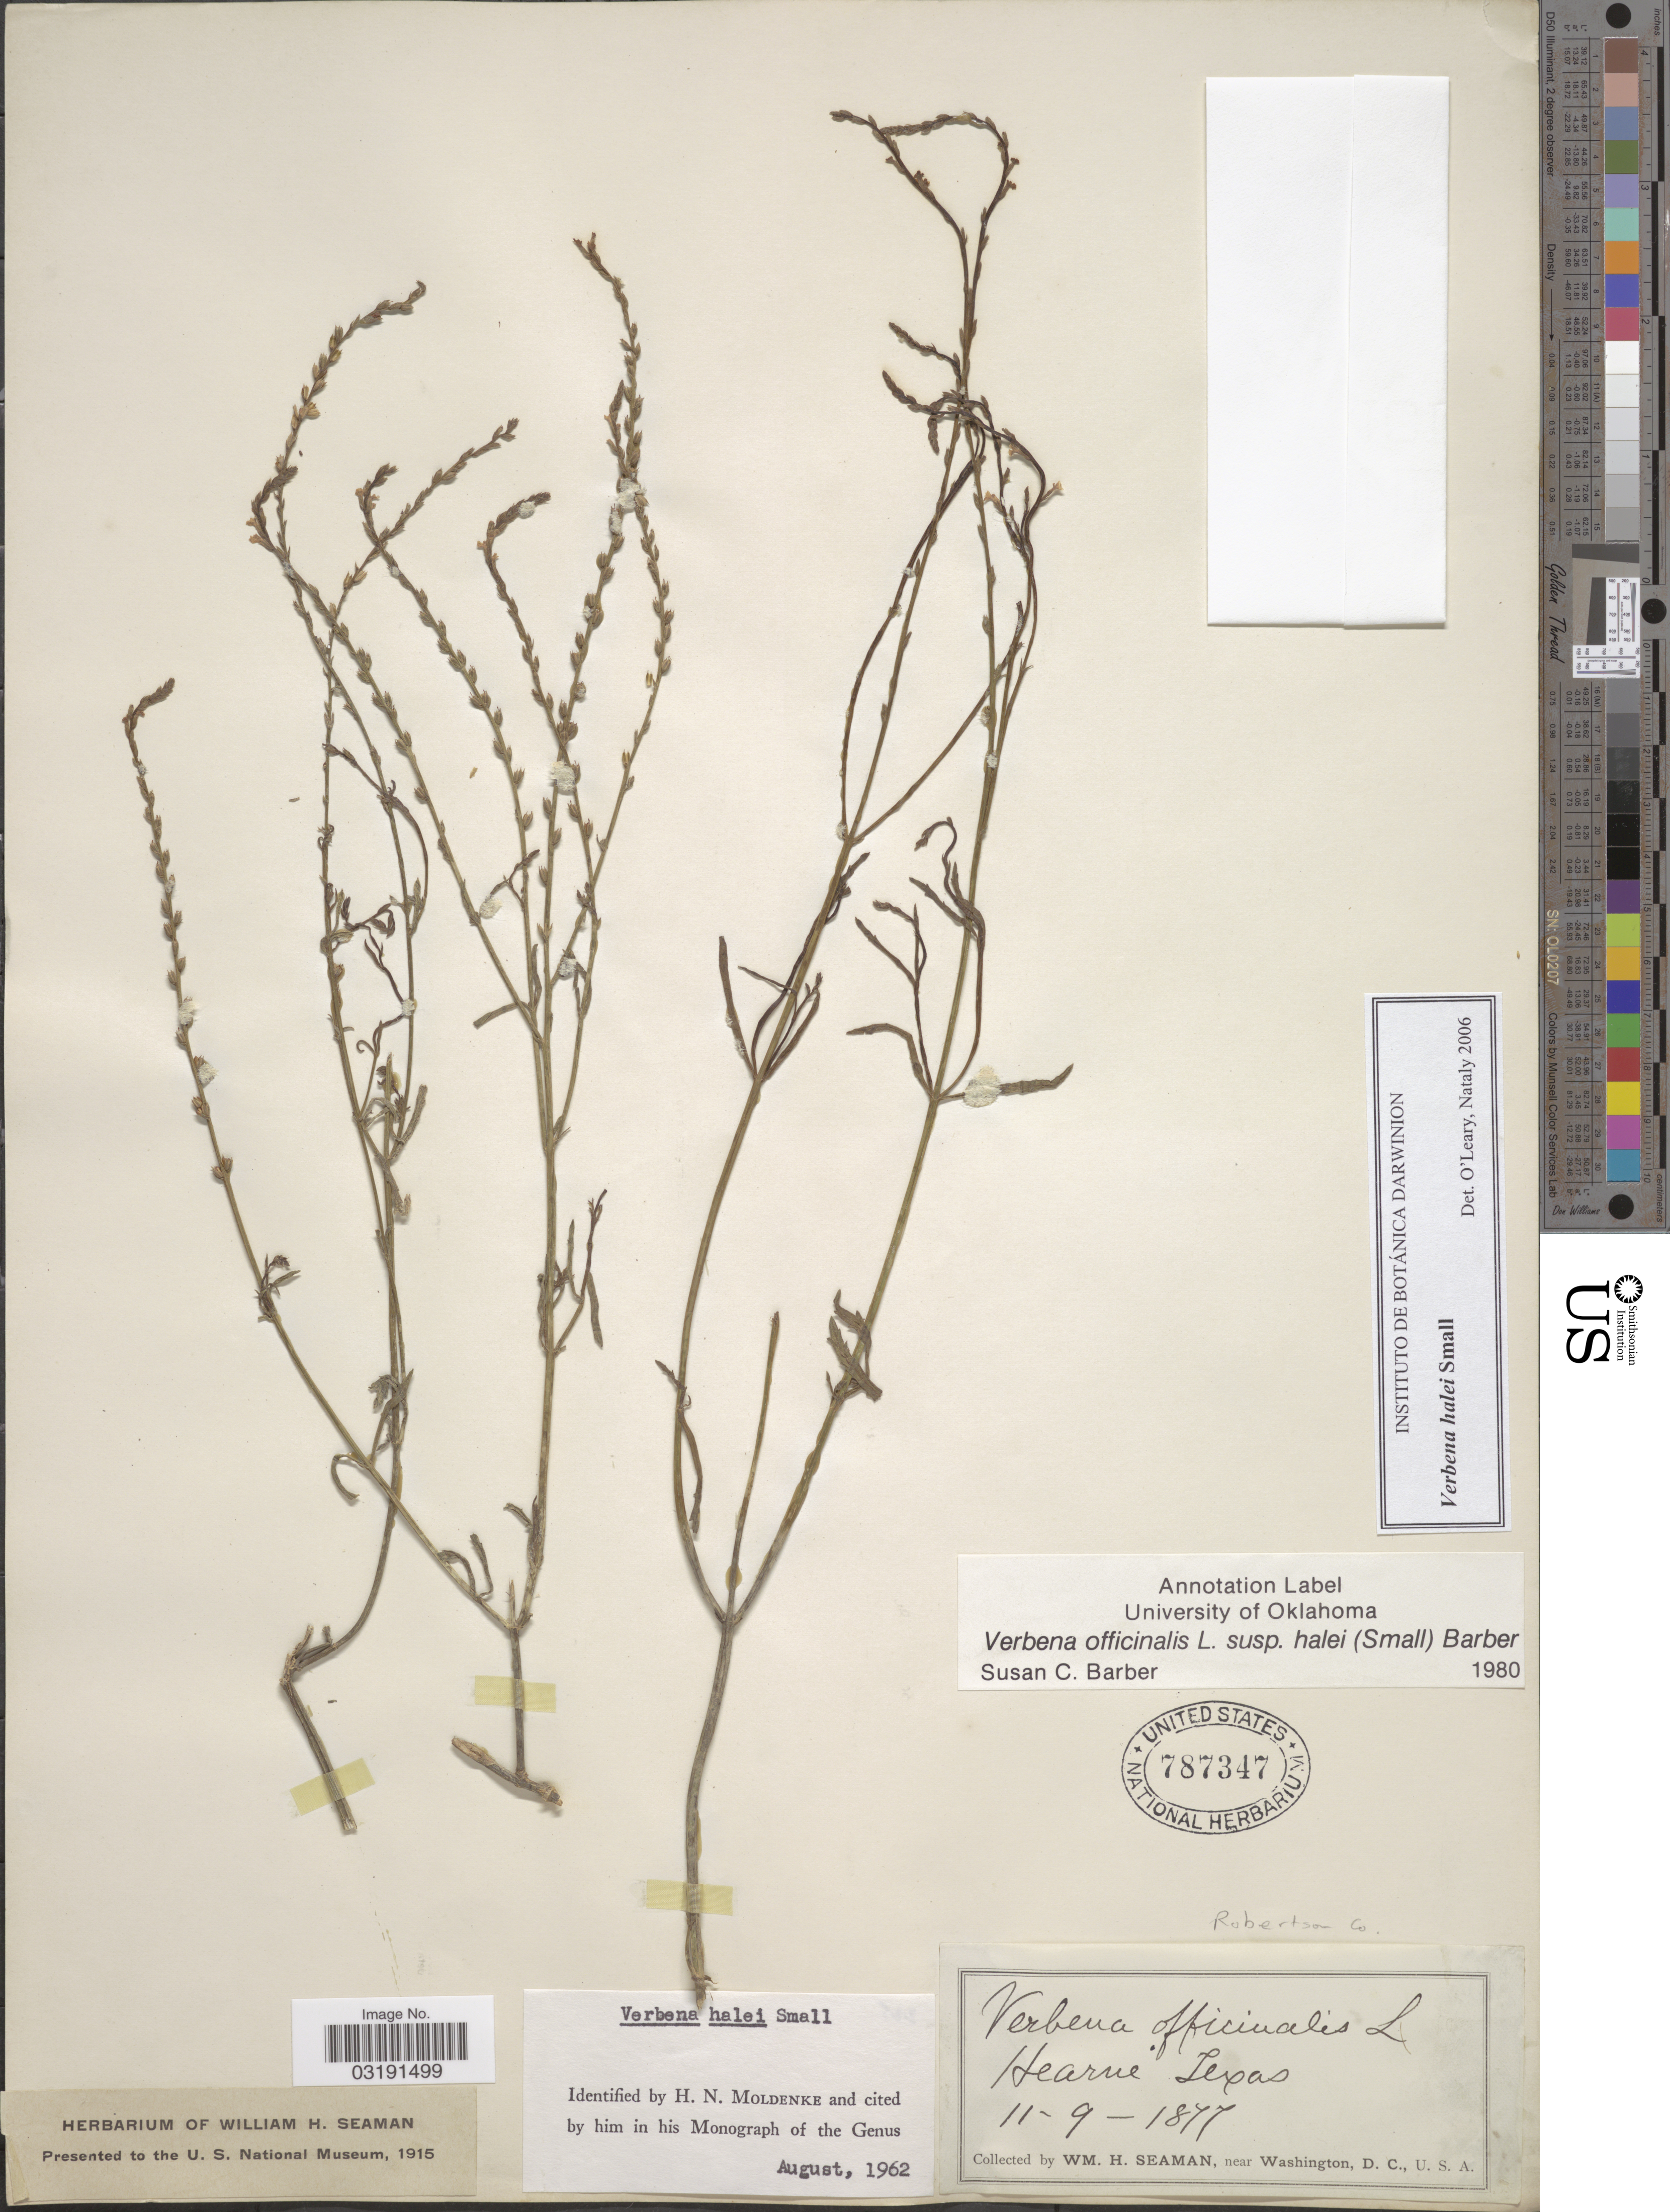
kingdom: Plantae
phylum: Tracheophyta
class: Magnoliopsida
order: Lamiales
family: Verbenaceae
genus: Verbena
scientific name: Verbena halei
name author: Small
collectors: W. Seaman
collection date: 1877-09-11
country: United States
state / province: Texas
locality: Hearne, Robertson Co.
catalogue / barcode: US 787347